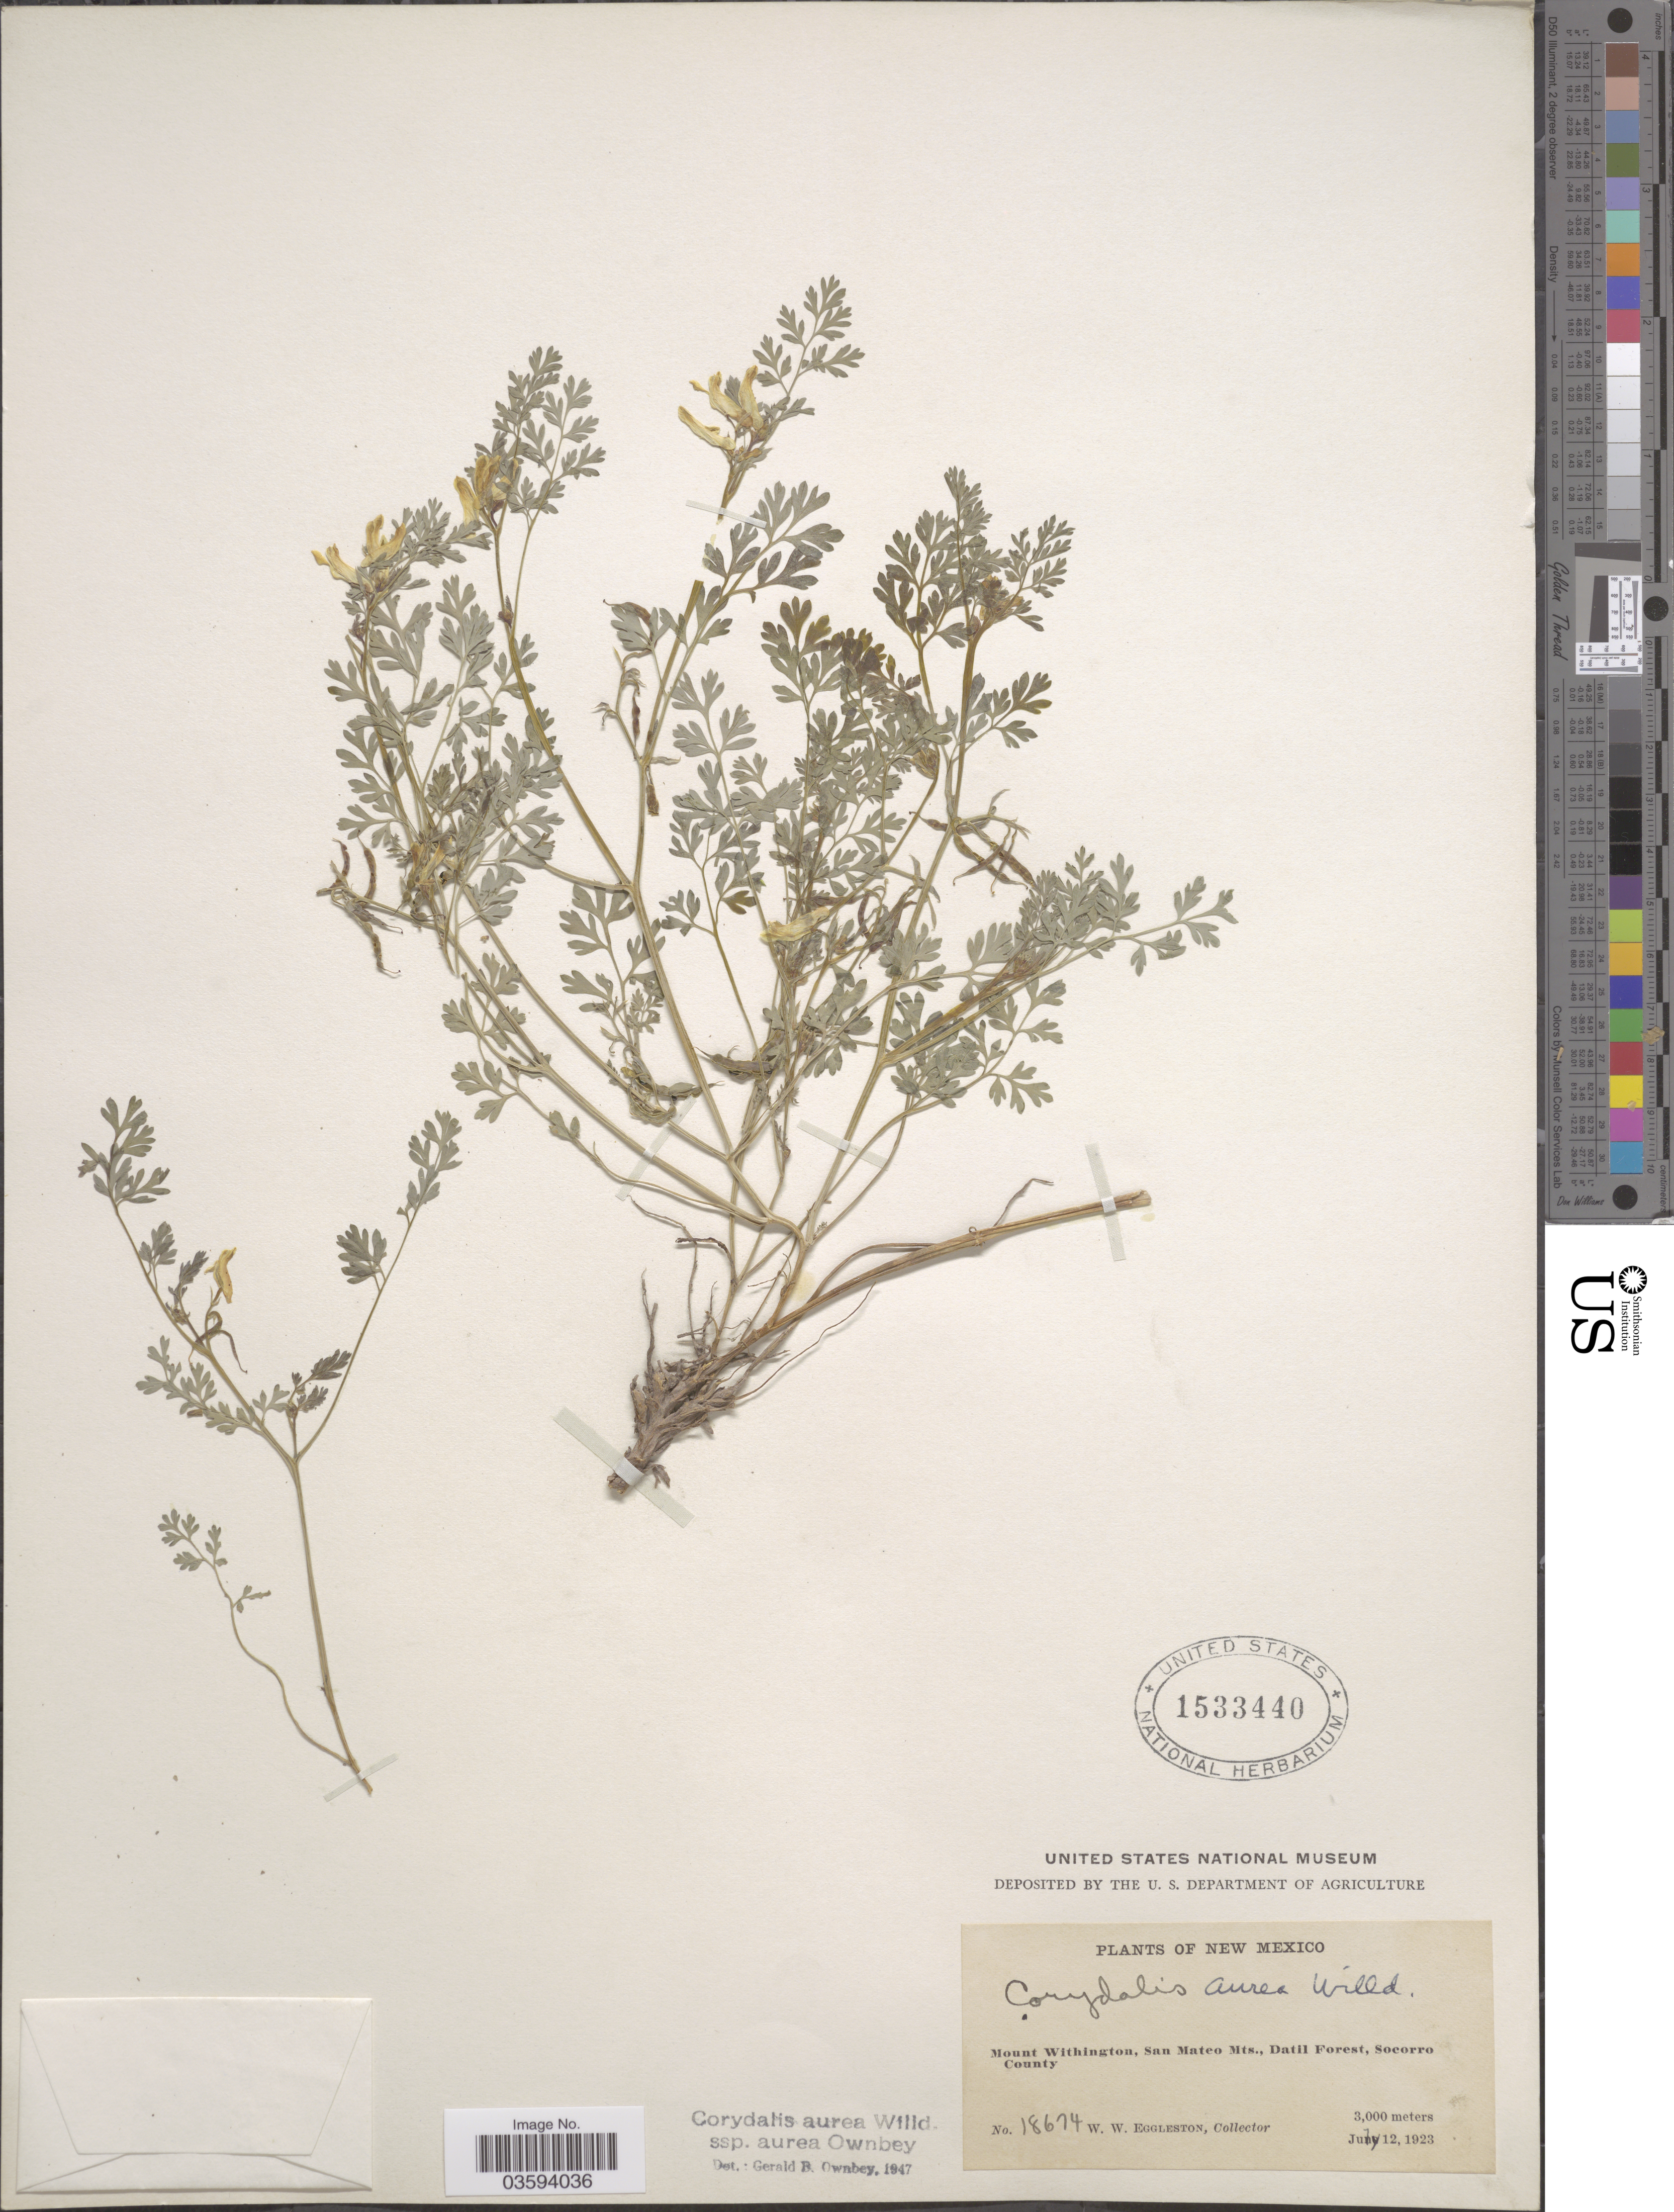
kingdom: Plantae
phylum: Tracheophyta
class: Magnoliopsida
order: Ranunculales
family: Papaveraceae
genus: Corydalis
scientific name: Corydalis aurea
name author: Willd.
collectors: W. W. Eggleston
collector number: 18674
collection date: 1923-07-12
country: United States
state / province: New Mexico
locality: Mount Withington, San Mateo Mts., Datil Forest, Socorro County.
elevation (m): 3000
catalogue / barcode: US 1533440